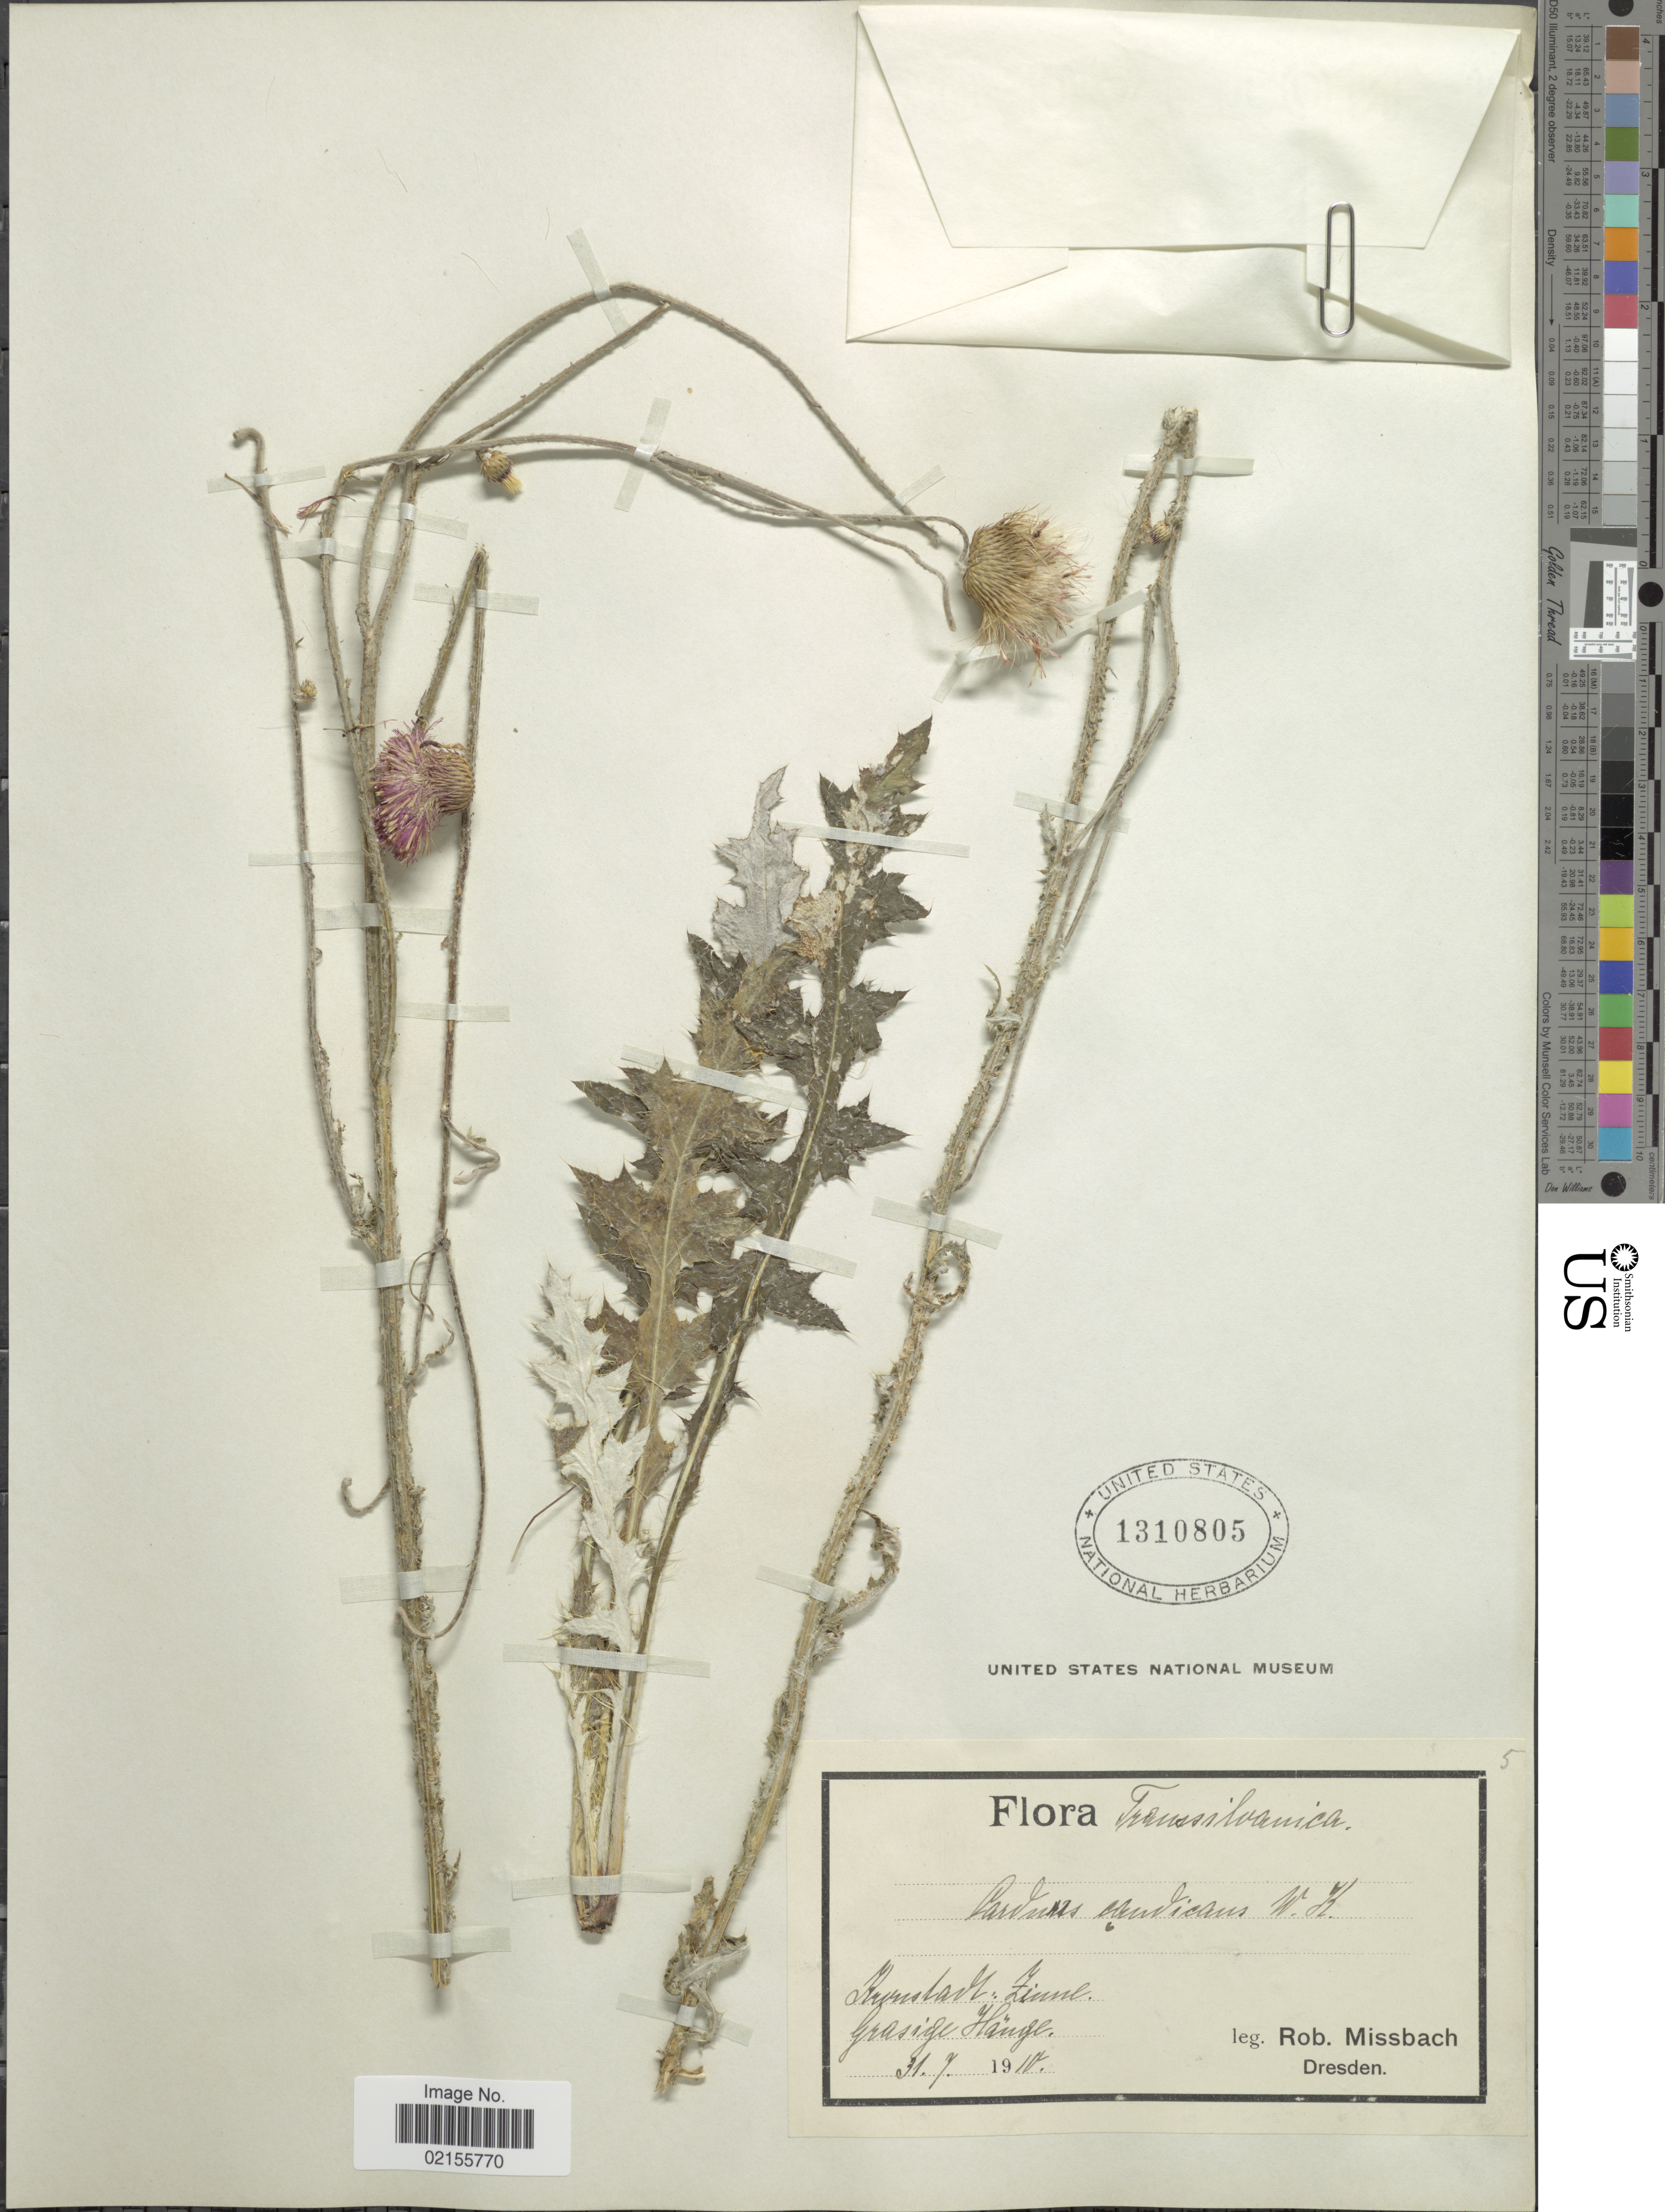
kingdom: Plantae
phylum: Tracheophyta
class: Magnoliopsida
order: Asterales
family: Asteraceae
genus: Carduus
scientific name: Carduus candicans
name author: Waldst. & Kit.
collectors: R. Missbach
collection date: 1910-07-31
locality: Transsilvanica, [illegible text]stadt: Zinnl. Grasige Hänge [interpreted]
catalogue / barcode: US 1310805